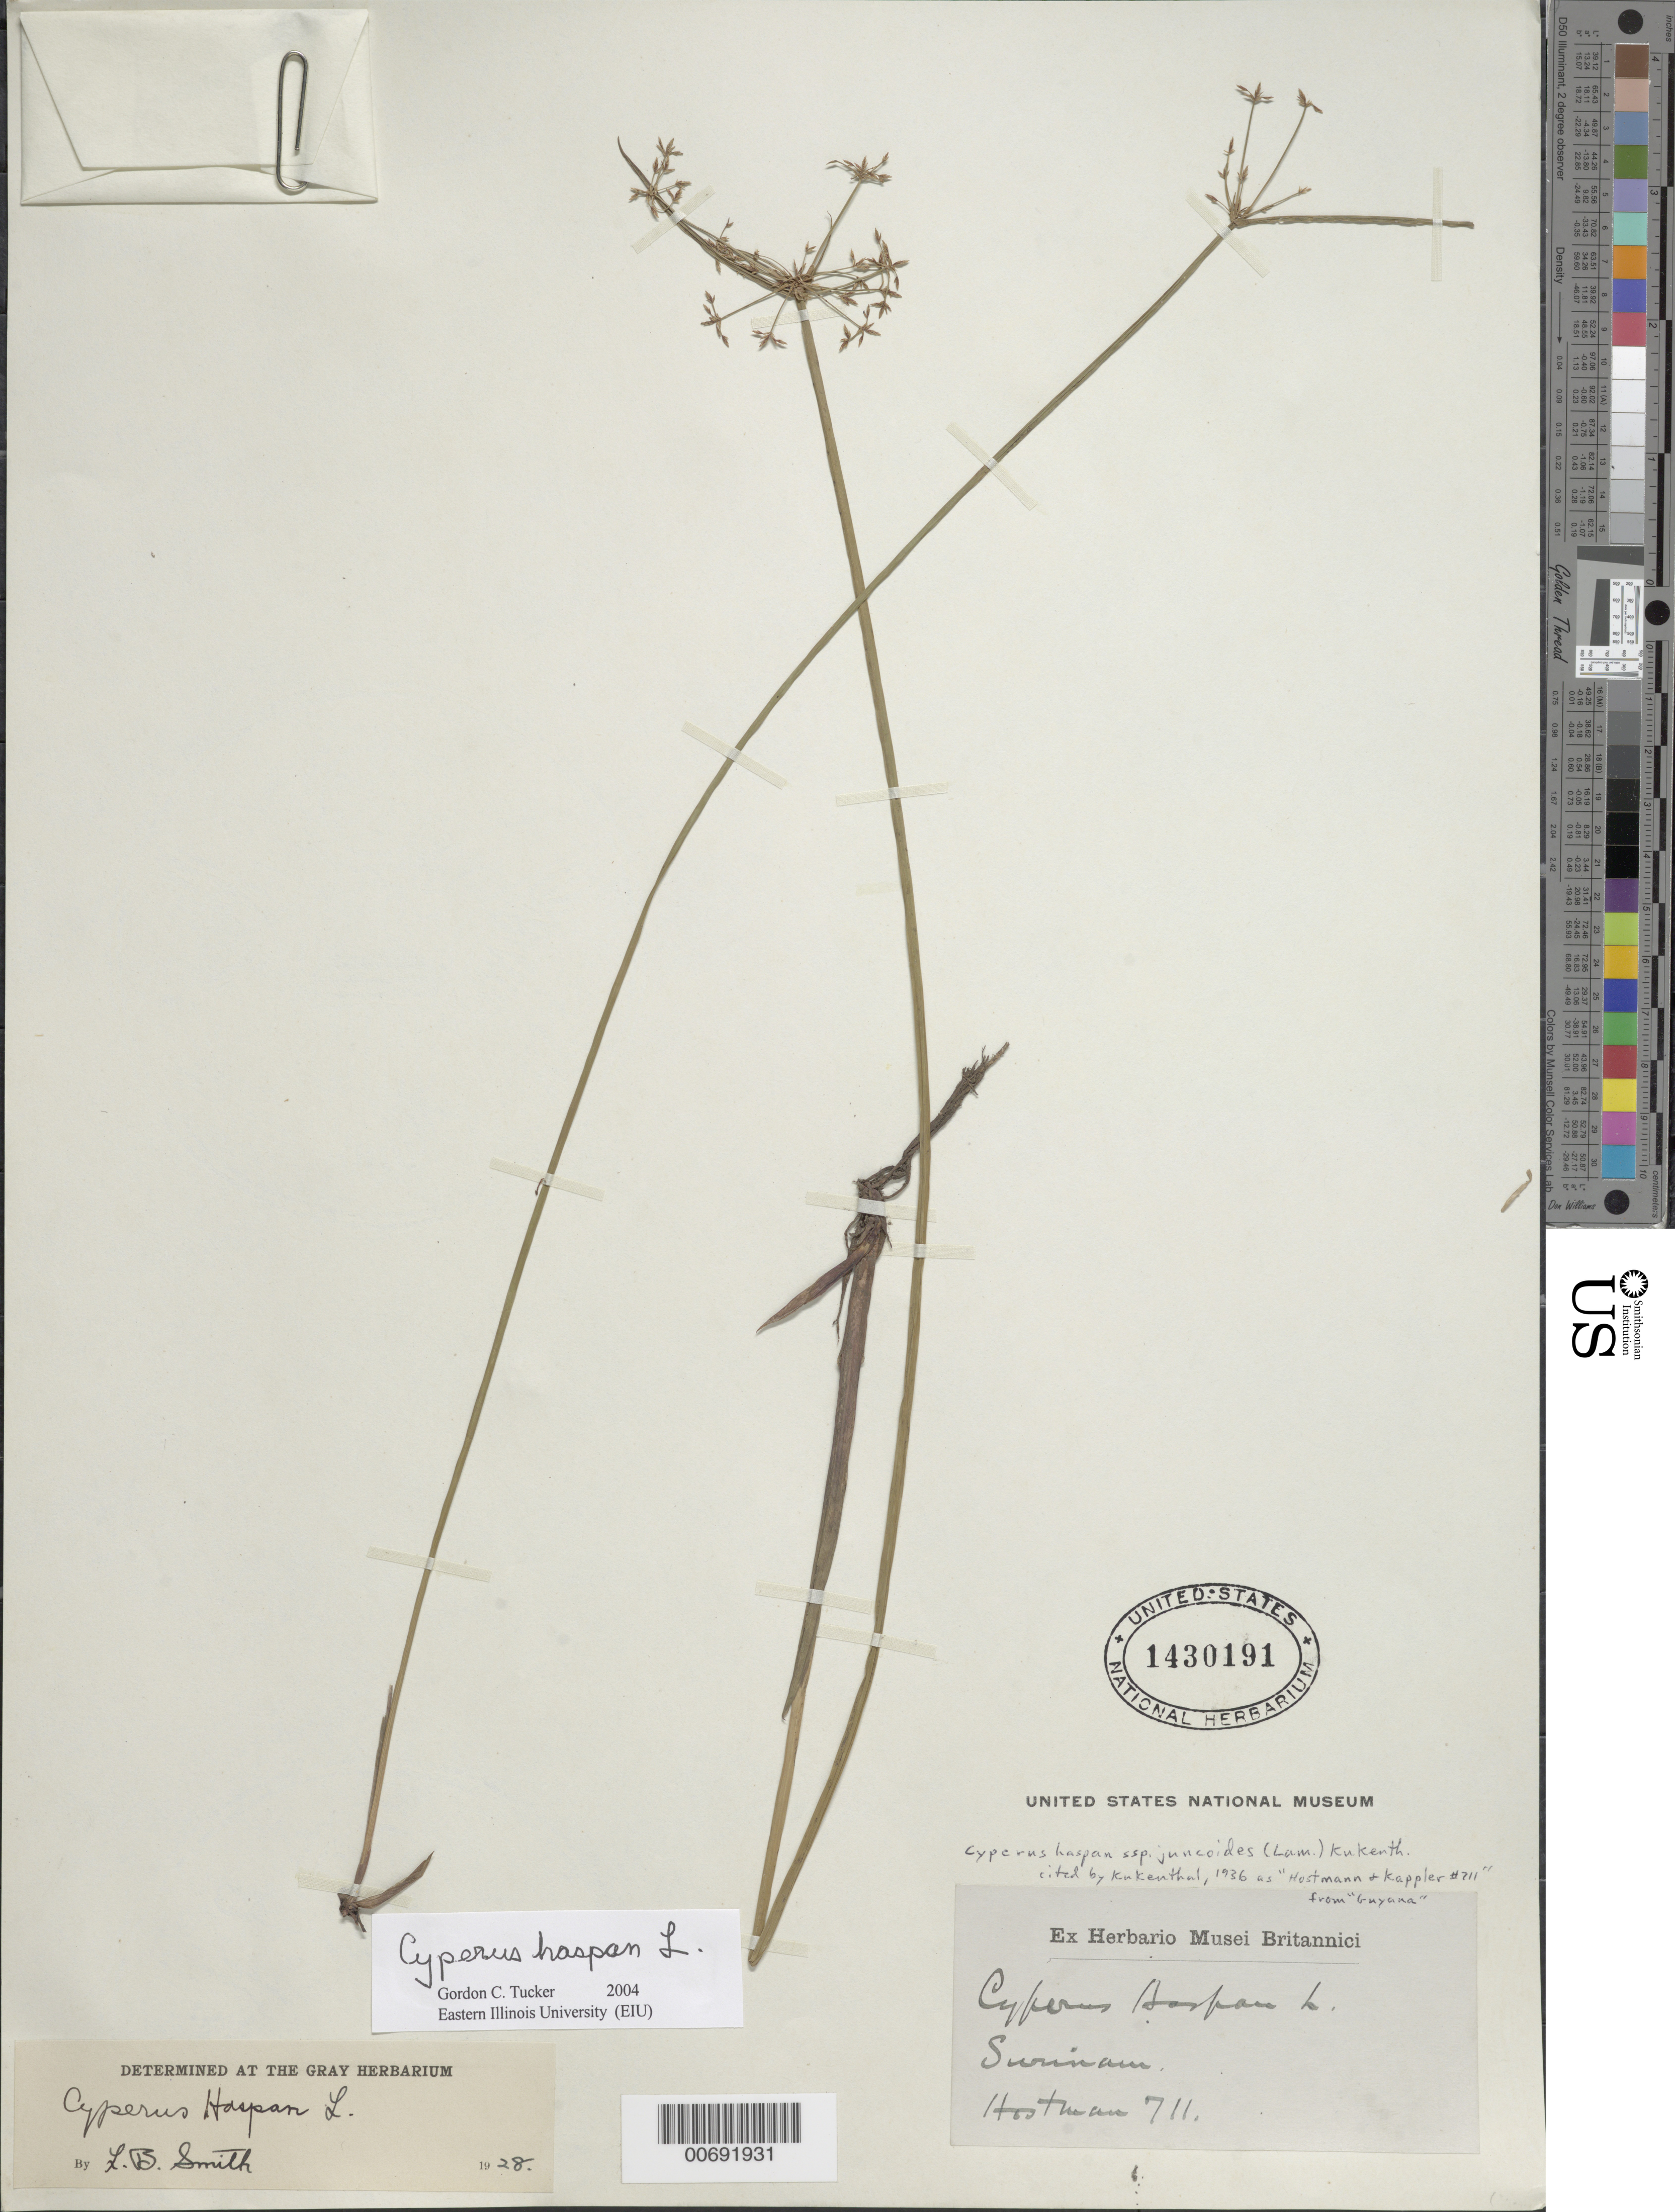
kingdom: Plantae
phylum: Tracheophyta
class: Liliopsida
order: Poales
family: Cyperaceae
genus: Cyperus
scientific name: Cyperus haspan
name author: L.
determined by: Tucker, G. C.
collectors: F. Hostmann & A. Kappler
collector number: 711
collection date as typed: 1842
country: Suriname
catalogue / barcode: US 1430191